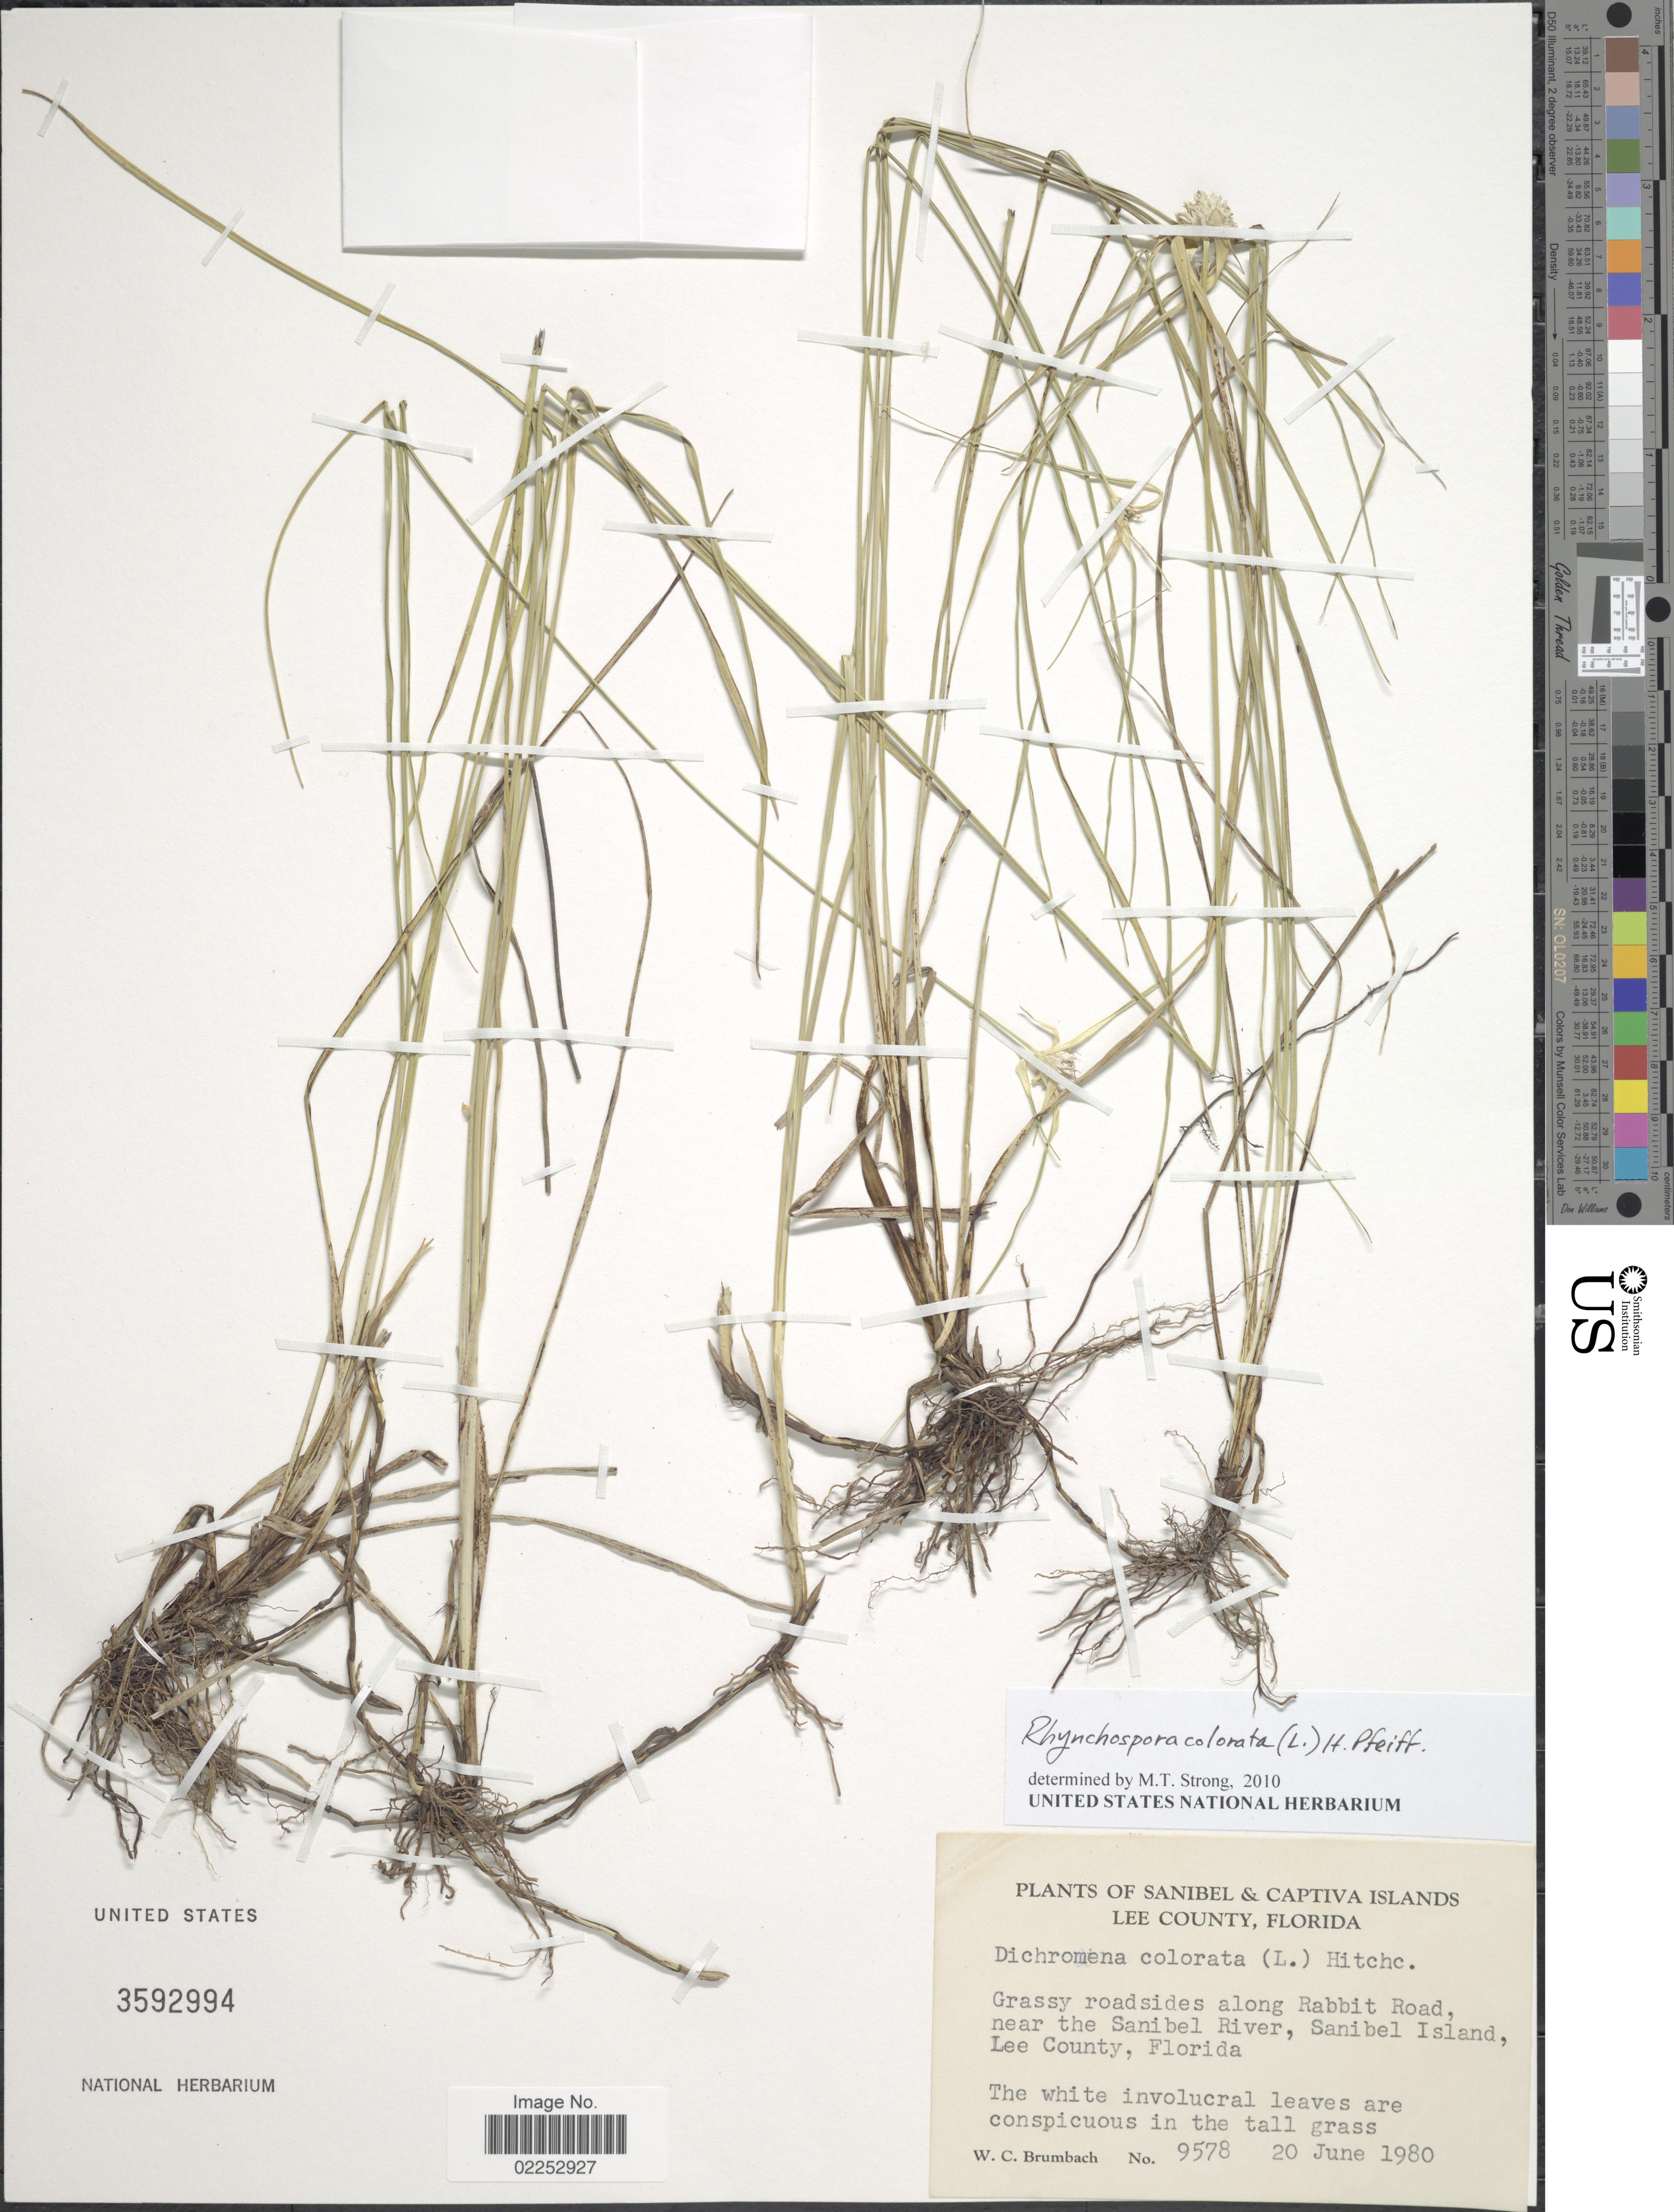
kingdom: Plantae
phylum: Tracheophyta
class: Liliopsida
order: Poales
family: Cyperaceae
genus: Rhynchospora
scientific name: Rhynchospora colorata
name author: (L.) H. Pfeiff.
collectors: W. C. Brumbach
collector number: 9578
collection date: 1980-06-20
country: United States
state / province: Florida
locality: Sanibel & Captiva Islands. Lee County. Along Rabbit Road, near the Sanibel River, Sanibel Island, Lee County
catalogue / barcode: US 3592994